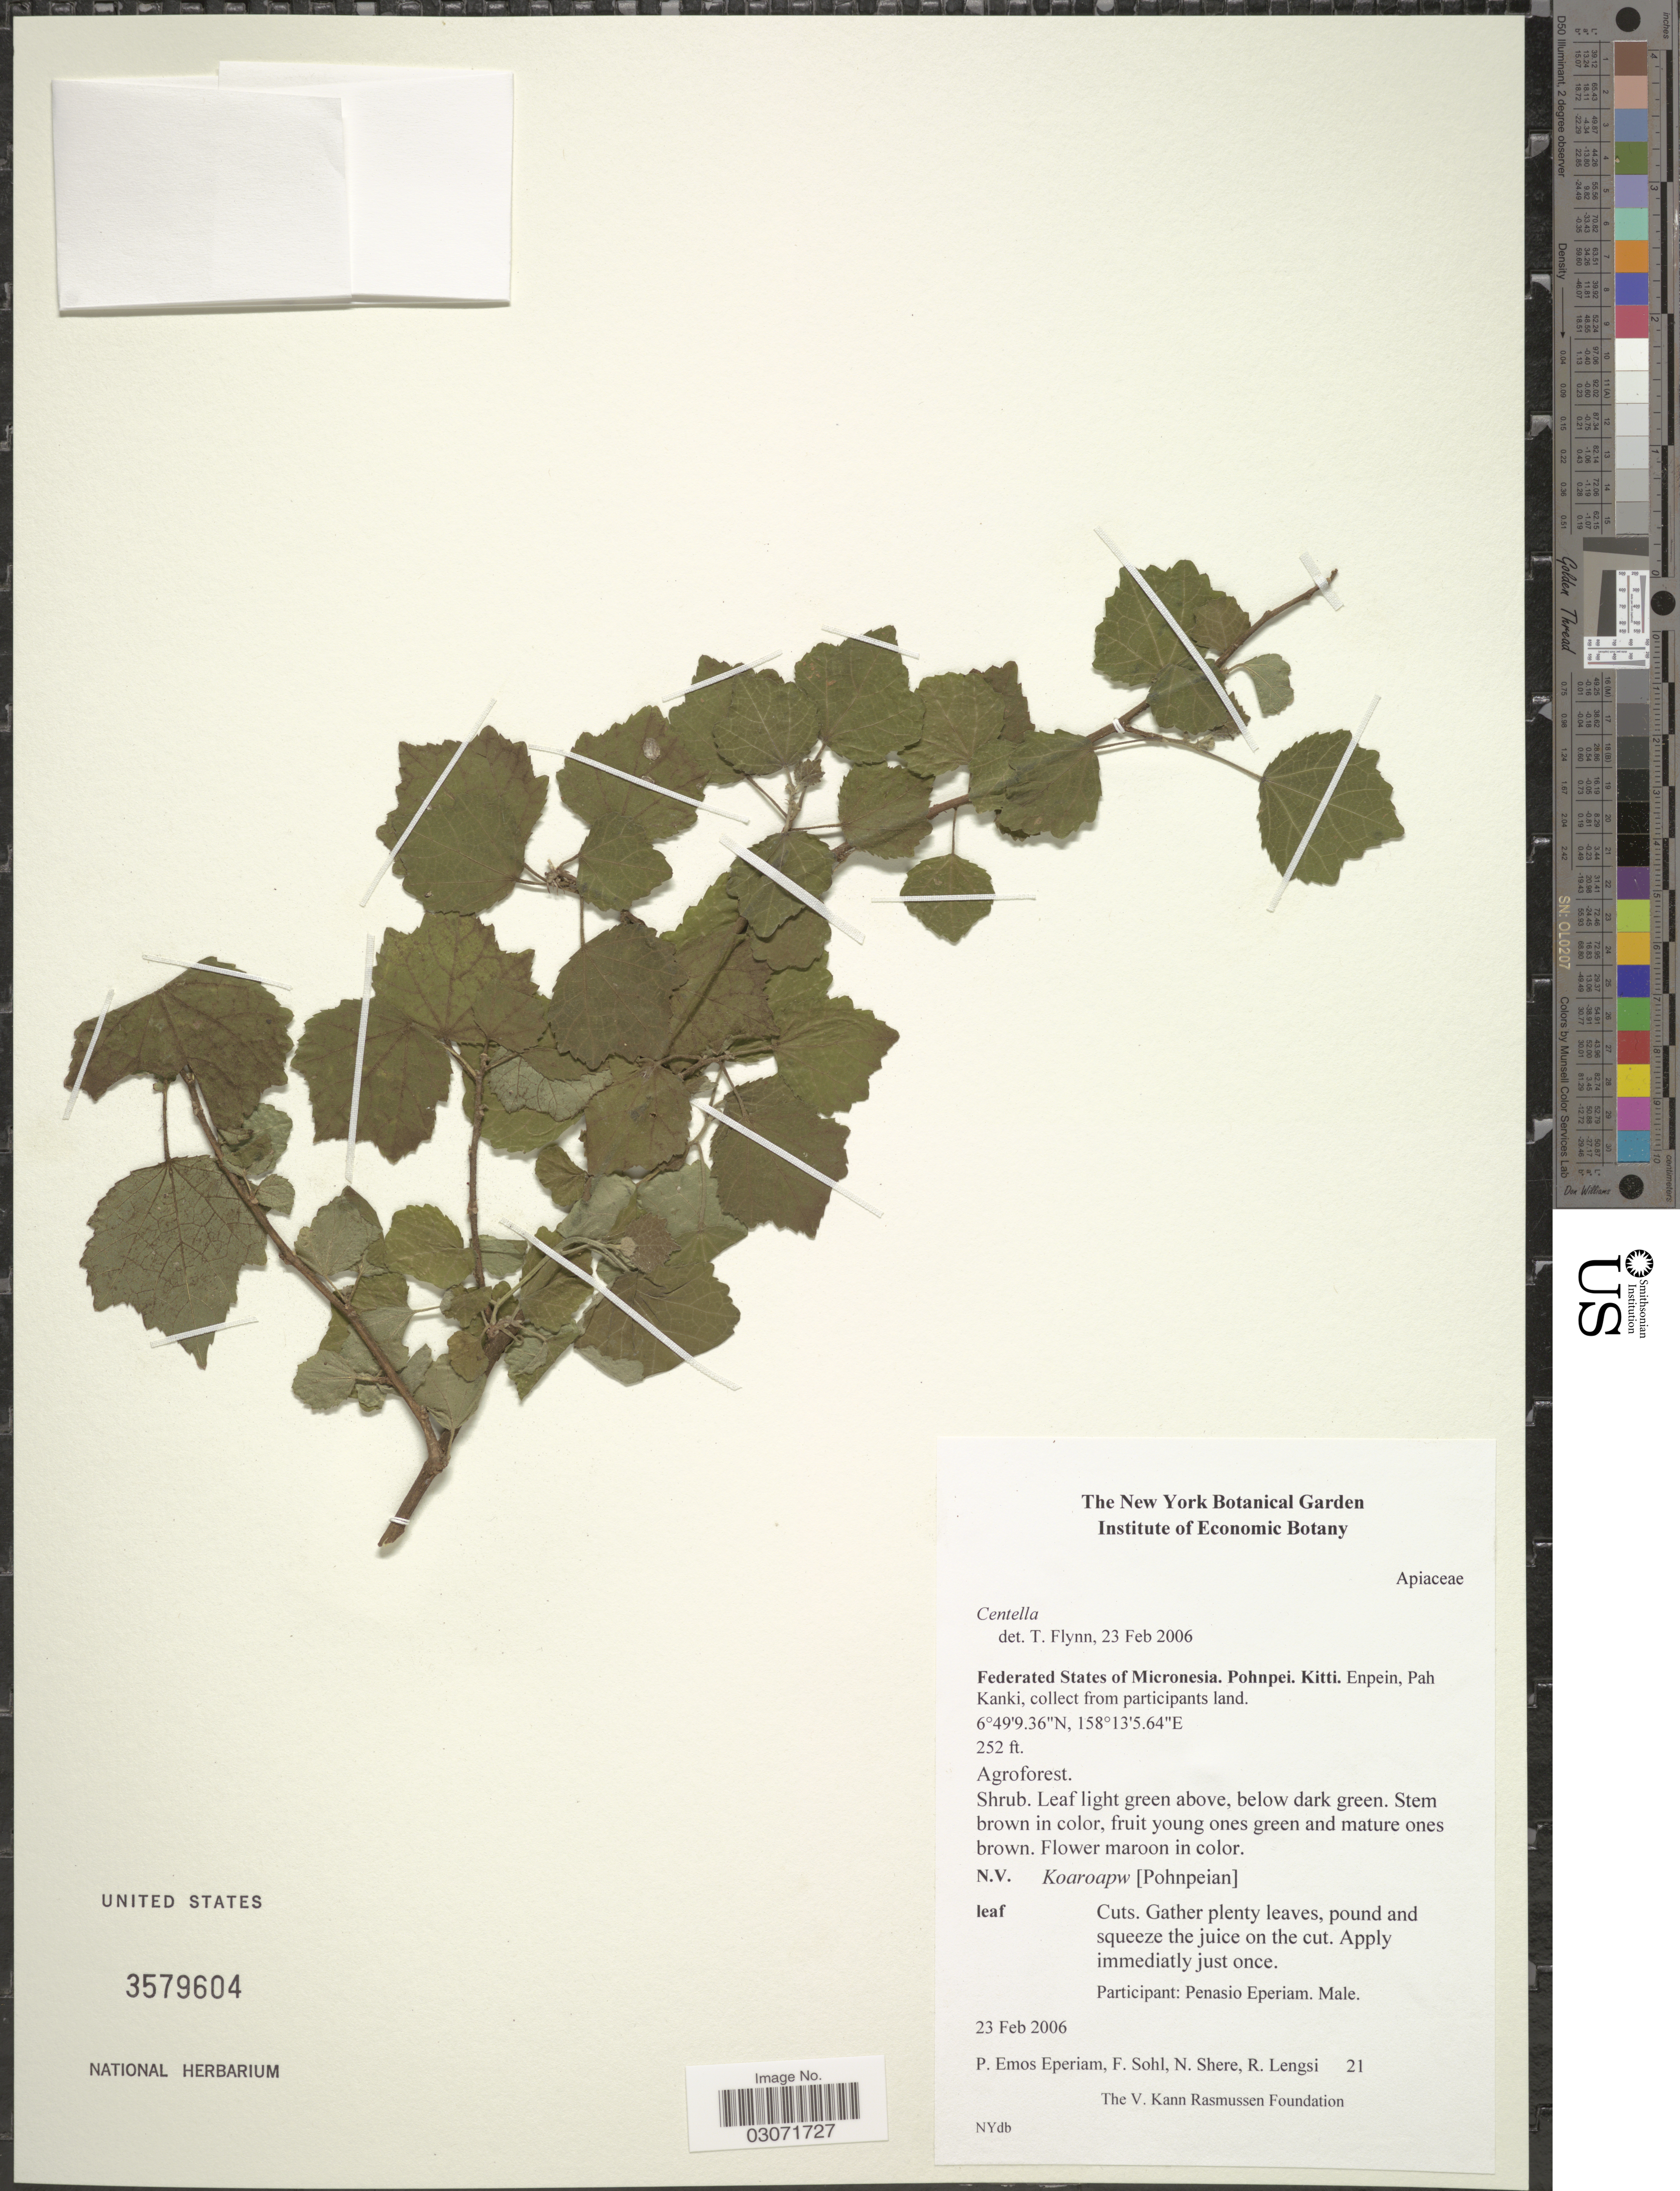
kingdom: Plantae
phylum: Tracheophyta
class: Magnoliopsida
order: Apiales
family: Apiaceae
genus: Centella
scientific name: Centella asiatica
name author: (L.) Urb.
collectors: P. Eperiam, F. Sohl, N. Shere & R. Lengsi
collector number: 21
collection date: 2006-02-23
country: Micronesia, Federated States of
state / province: Pohnpei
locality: Federated States of Micronesia. Kitti. Enpein, Pah Kanki.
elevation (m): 77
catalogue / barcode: US 3579604